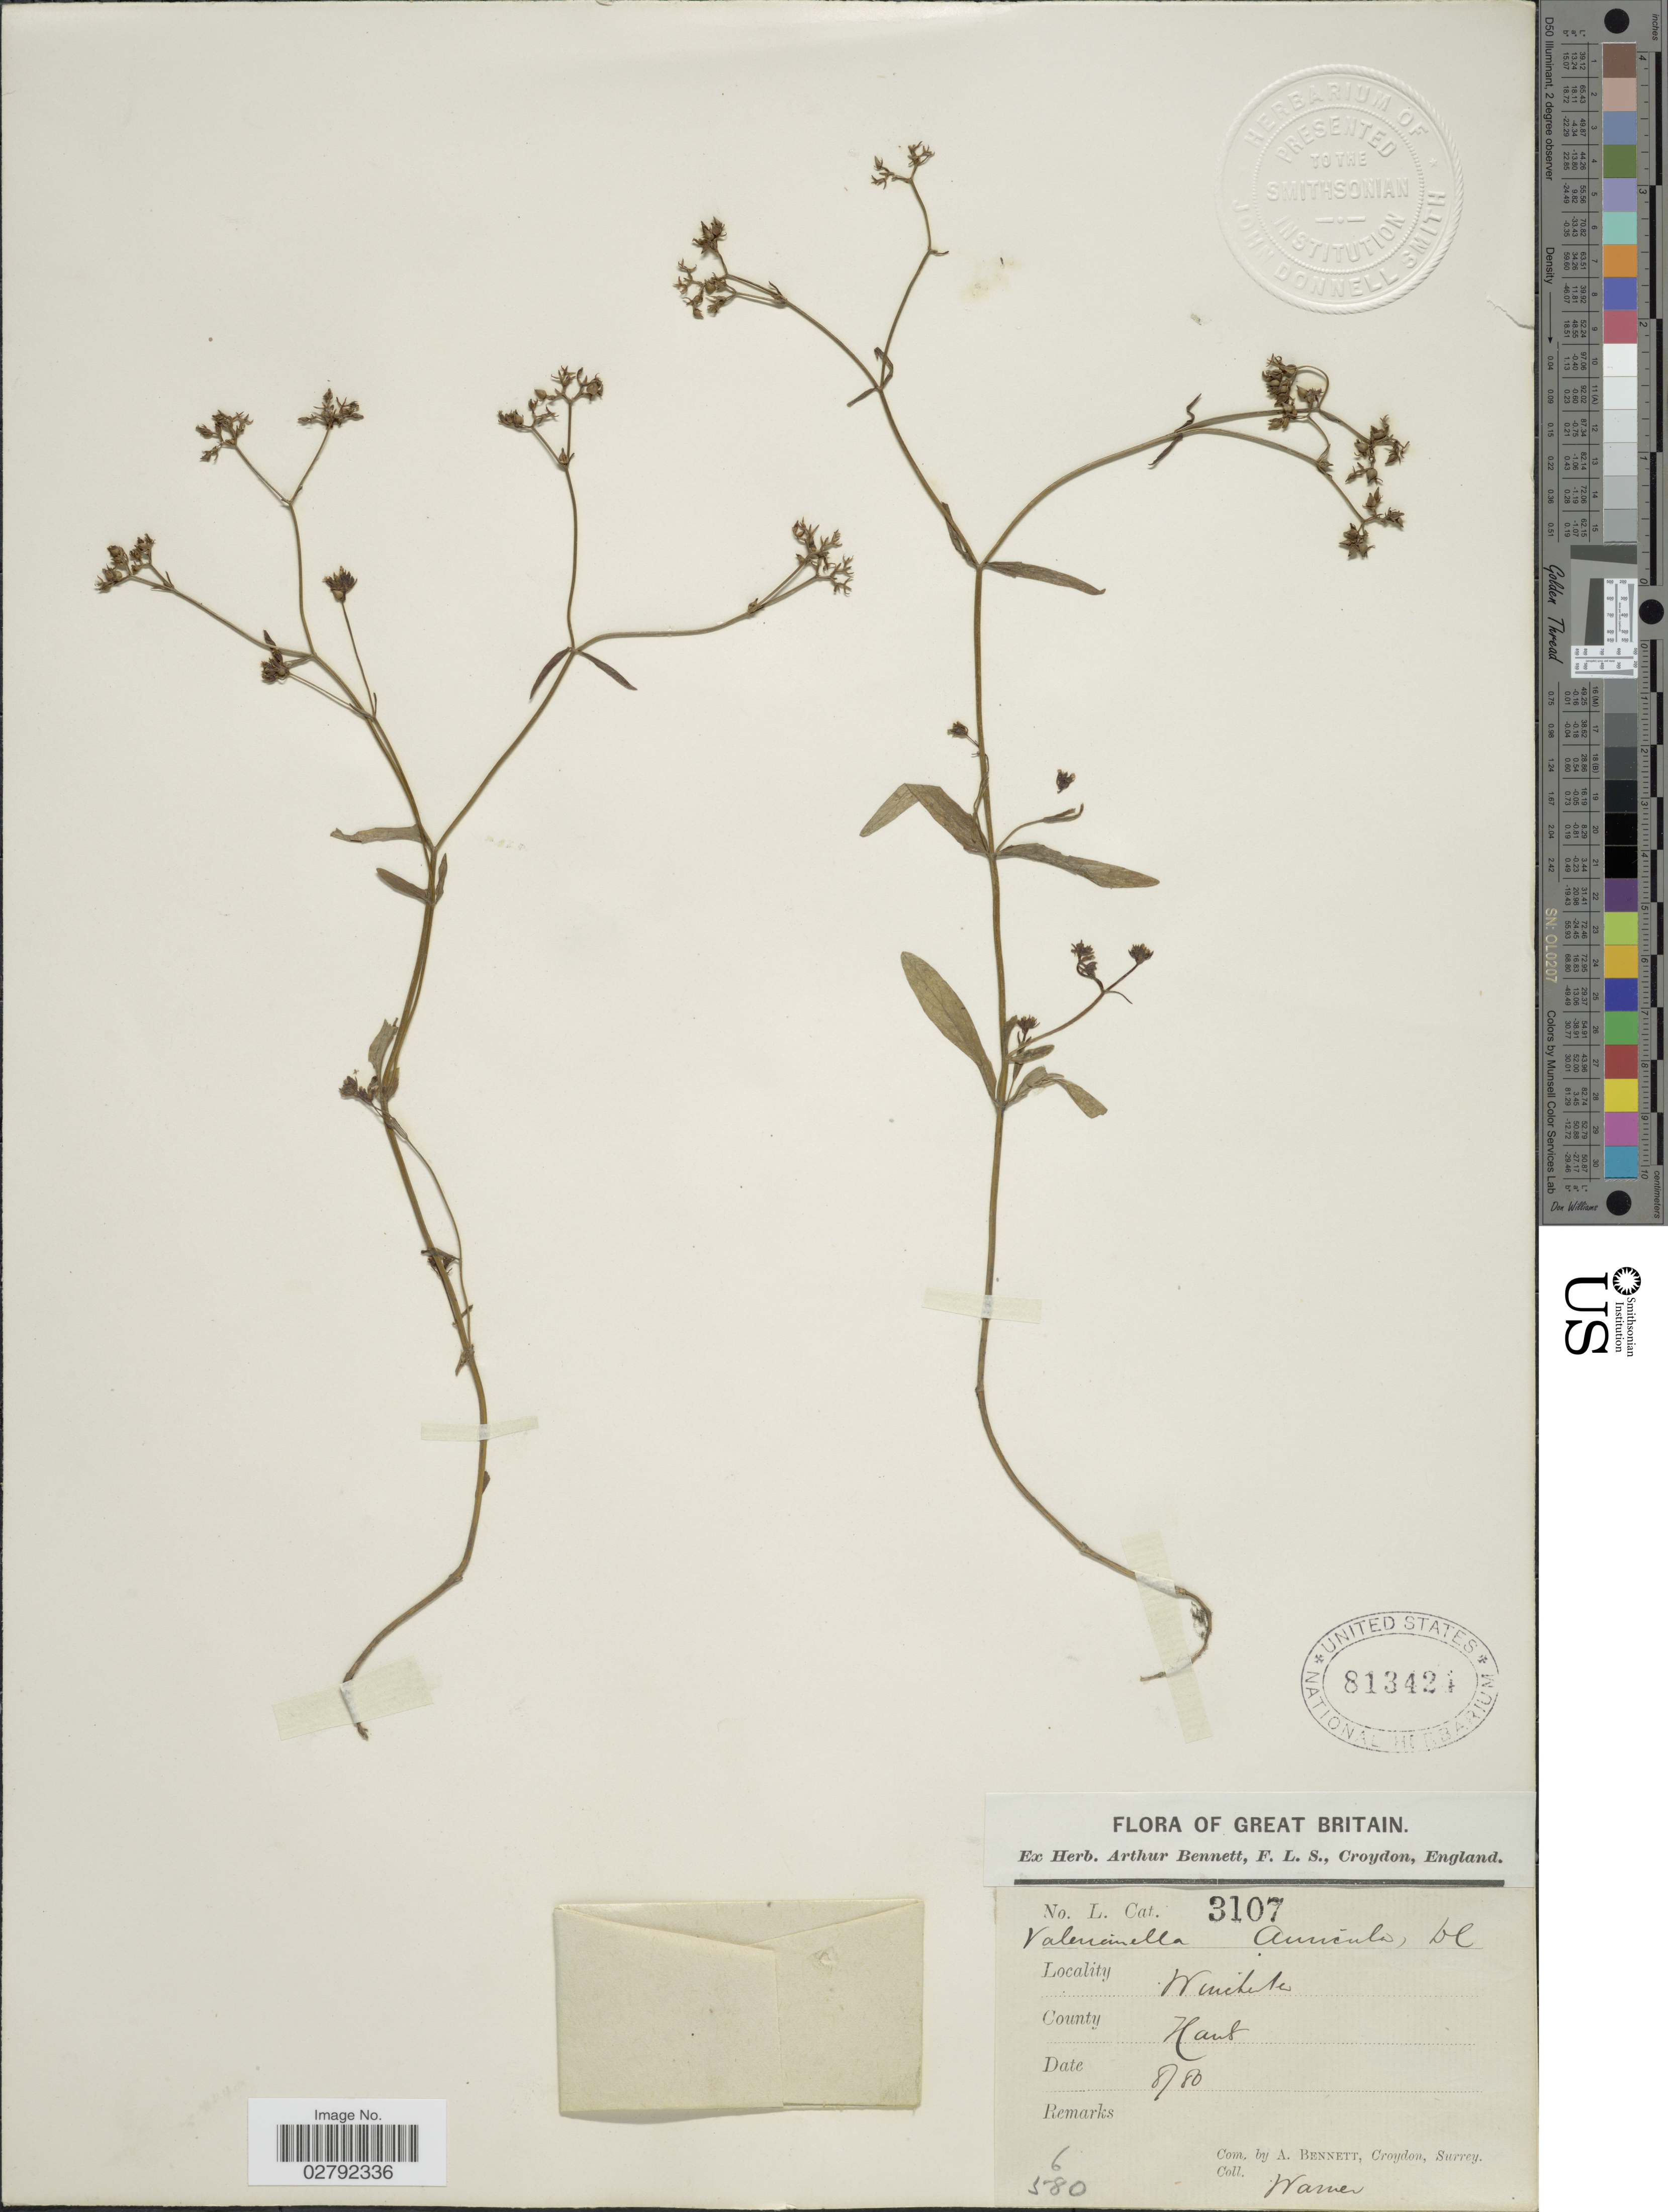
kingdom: Plantae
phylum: Tracheophyta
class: Magnoliopsida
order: Dipsacales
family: Caprifoliaceae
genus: Valerianella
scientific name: Valerianella auricula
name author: DC.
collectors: Warner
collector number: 3107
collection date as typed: Transcribed d/m/y: /8/80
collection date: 1880-08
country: United Kingdom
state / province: England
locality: Winchester County Kent.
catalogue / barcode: US 813421